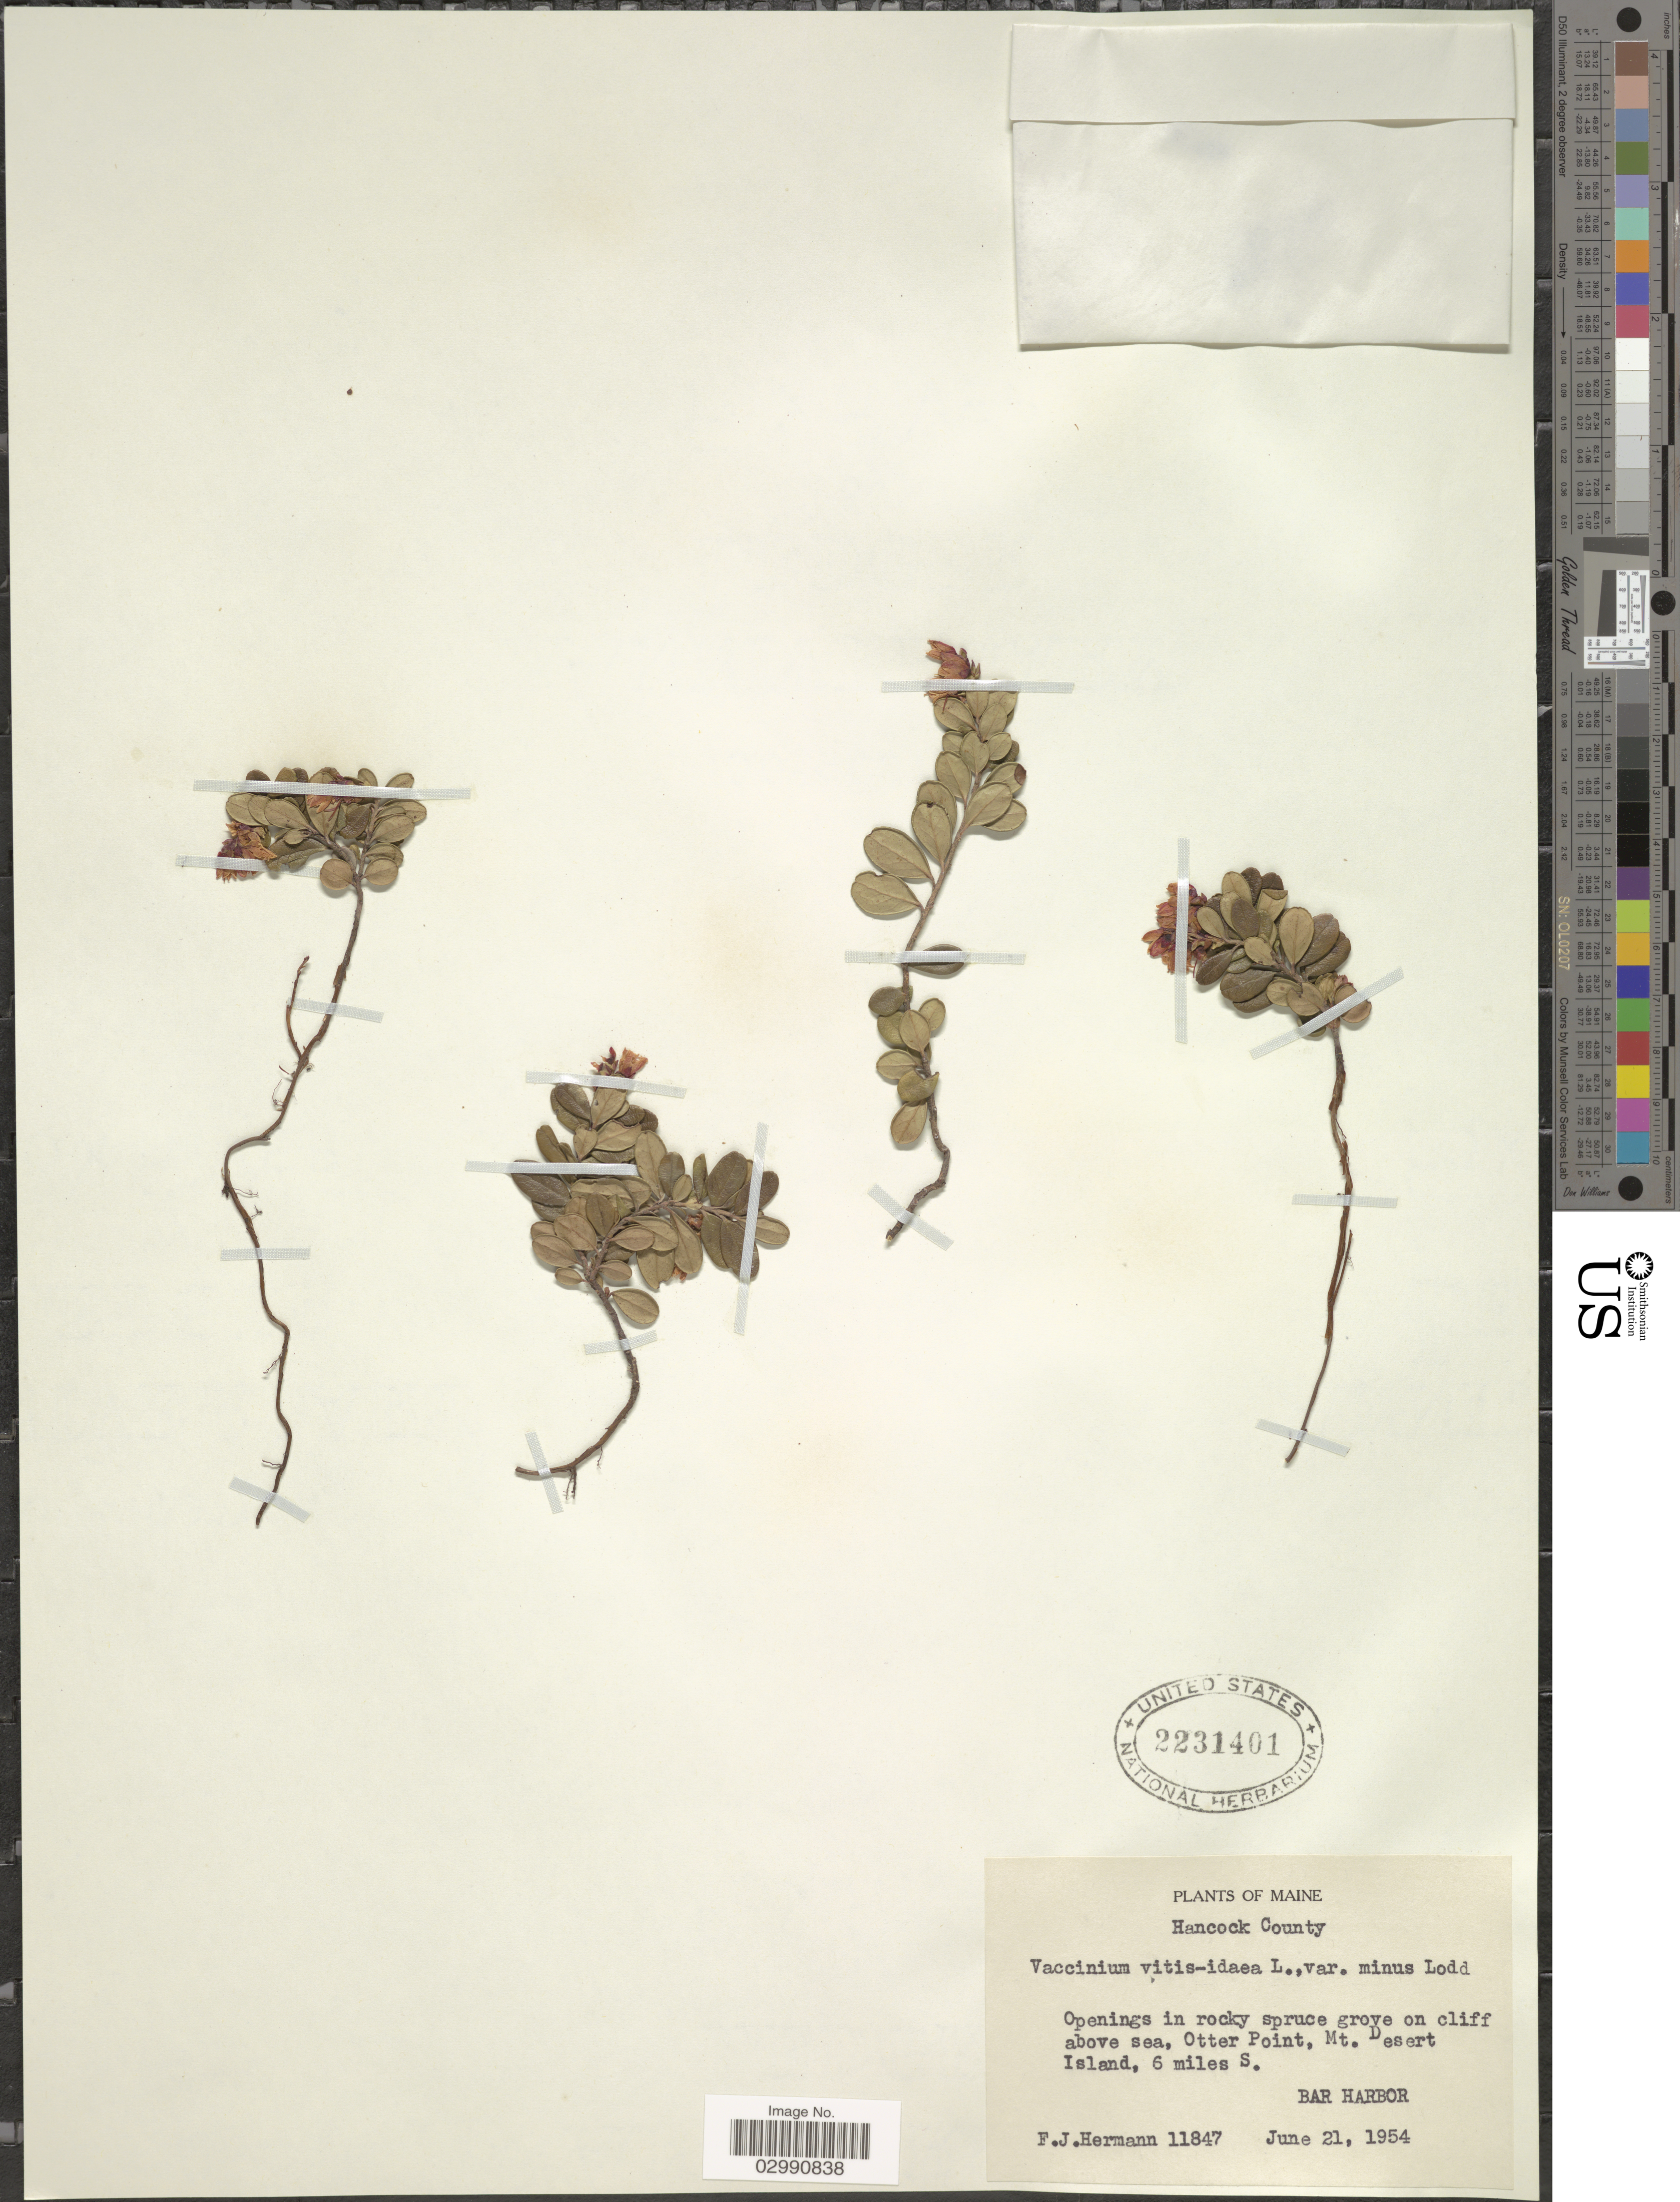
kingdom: Plantae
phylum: Tracheophyta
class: Magnoliopsida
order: Ericales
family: Ericaceae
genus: Vaccinium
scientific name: Vaccinium vitis-idaea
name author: L.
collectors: F. J. Hermann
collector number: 11847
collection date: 1954-06-21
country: United States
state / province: Maine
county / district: Hancock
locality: Openings in rocky spruce grove on cliff above sea, Otter Point, Mt. Desert Island, 6 miles S. Bar Harbor.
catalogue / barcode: US 2231401